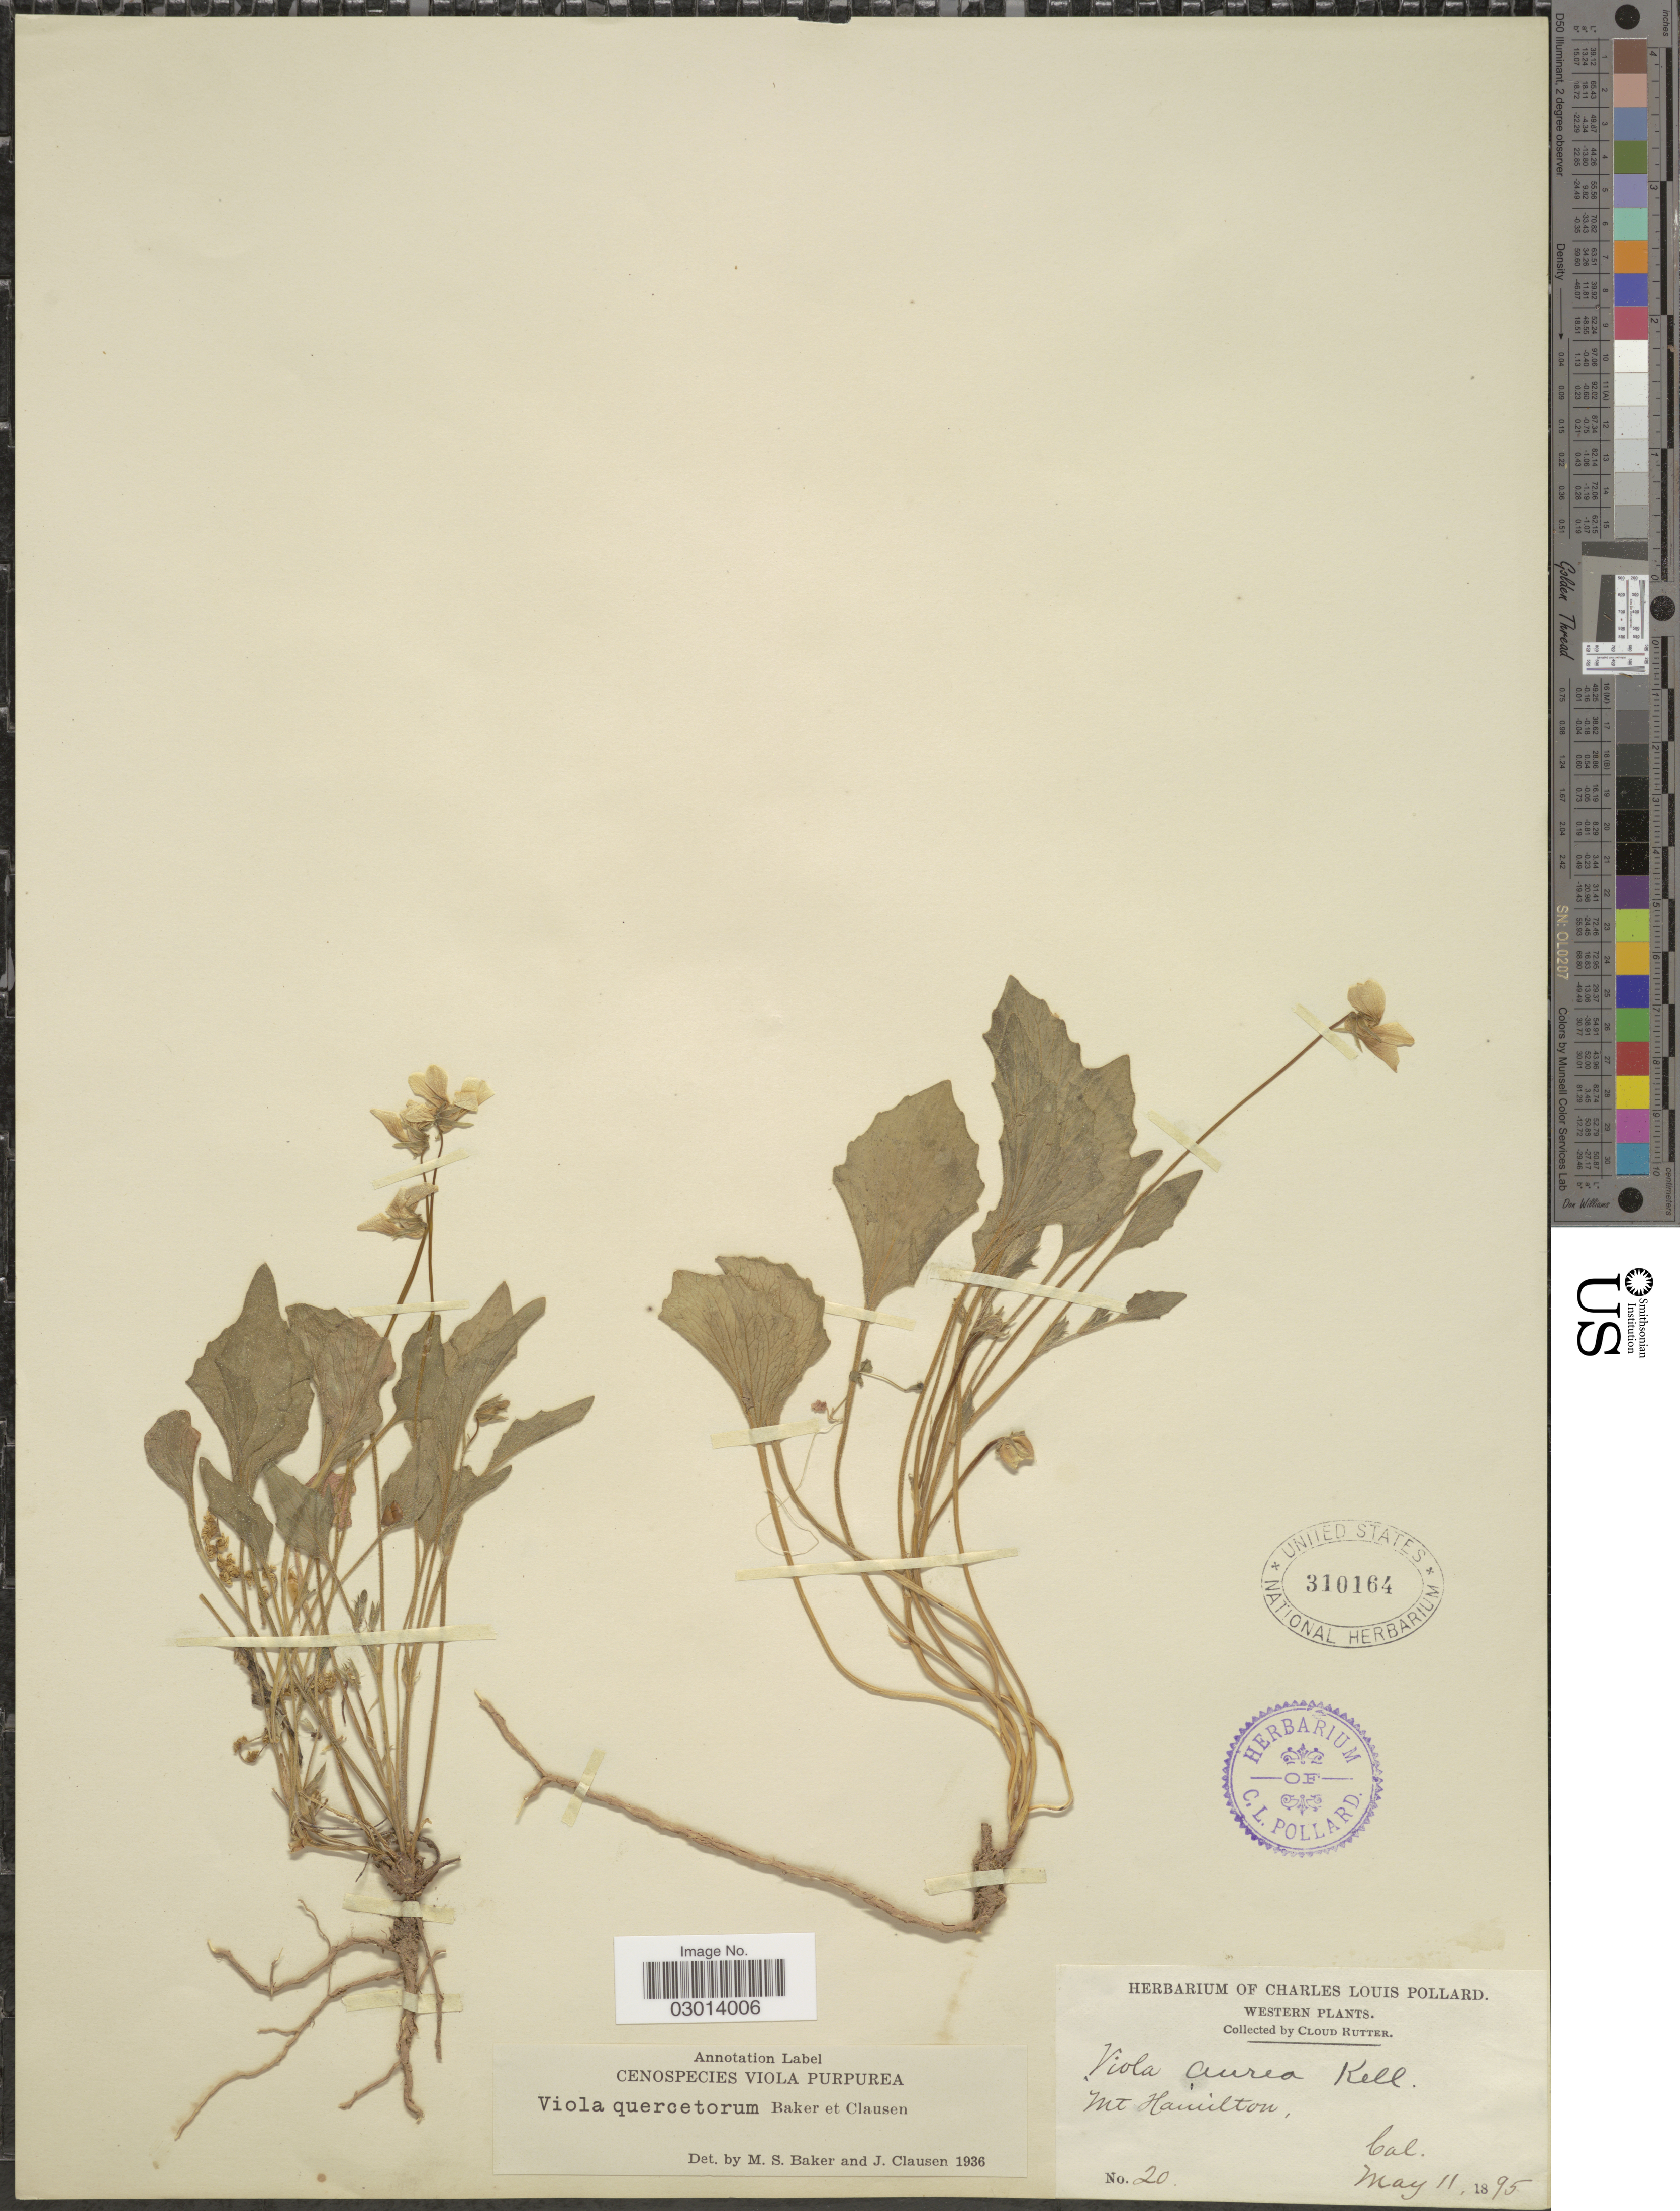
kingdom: Plantae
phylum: Tracheophyta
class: Magnoliopsida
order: Malpighiales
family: Violaceae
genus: Viola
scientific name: Viola quercetorum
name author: M.S. Baker & J.C. Clausen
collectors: C. Rutter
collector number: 20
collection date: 1895-05-11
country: United States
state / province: California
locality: Western plants. Mt. Hamilton, Cal.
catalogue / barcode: US 310164